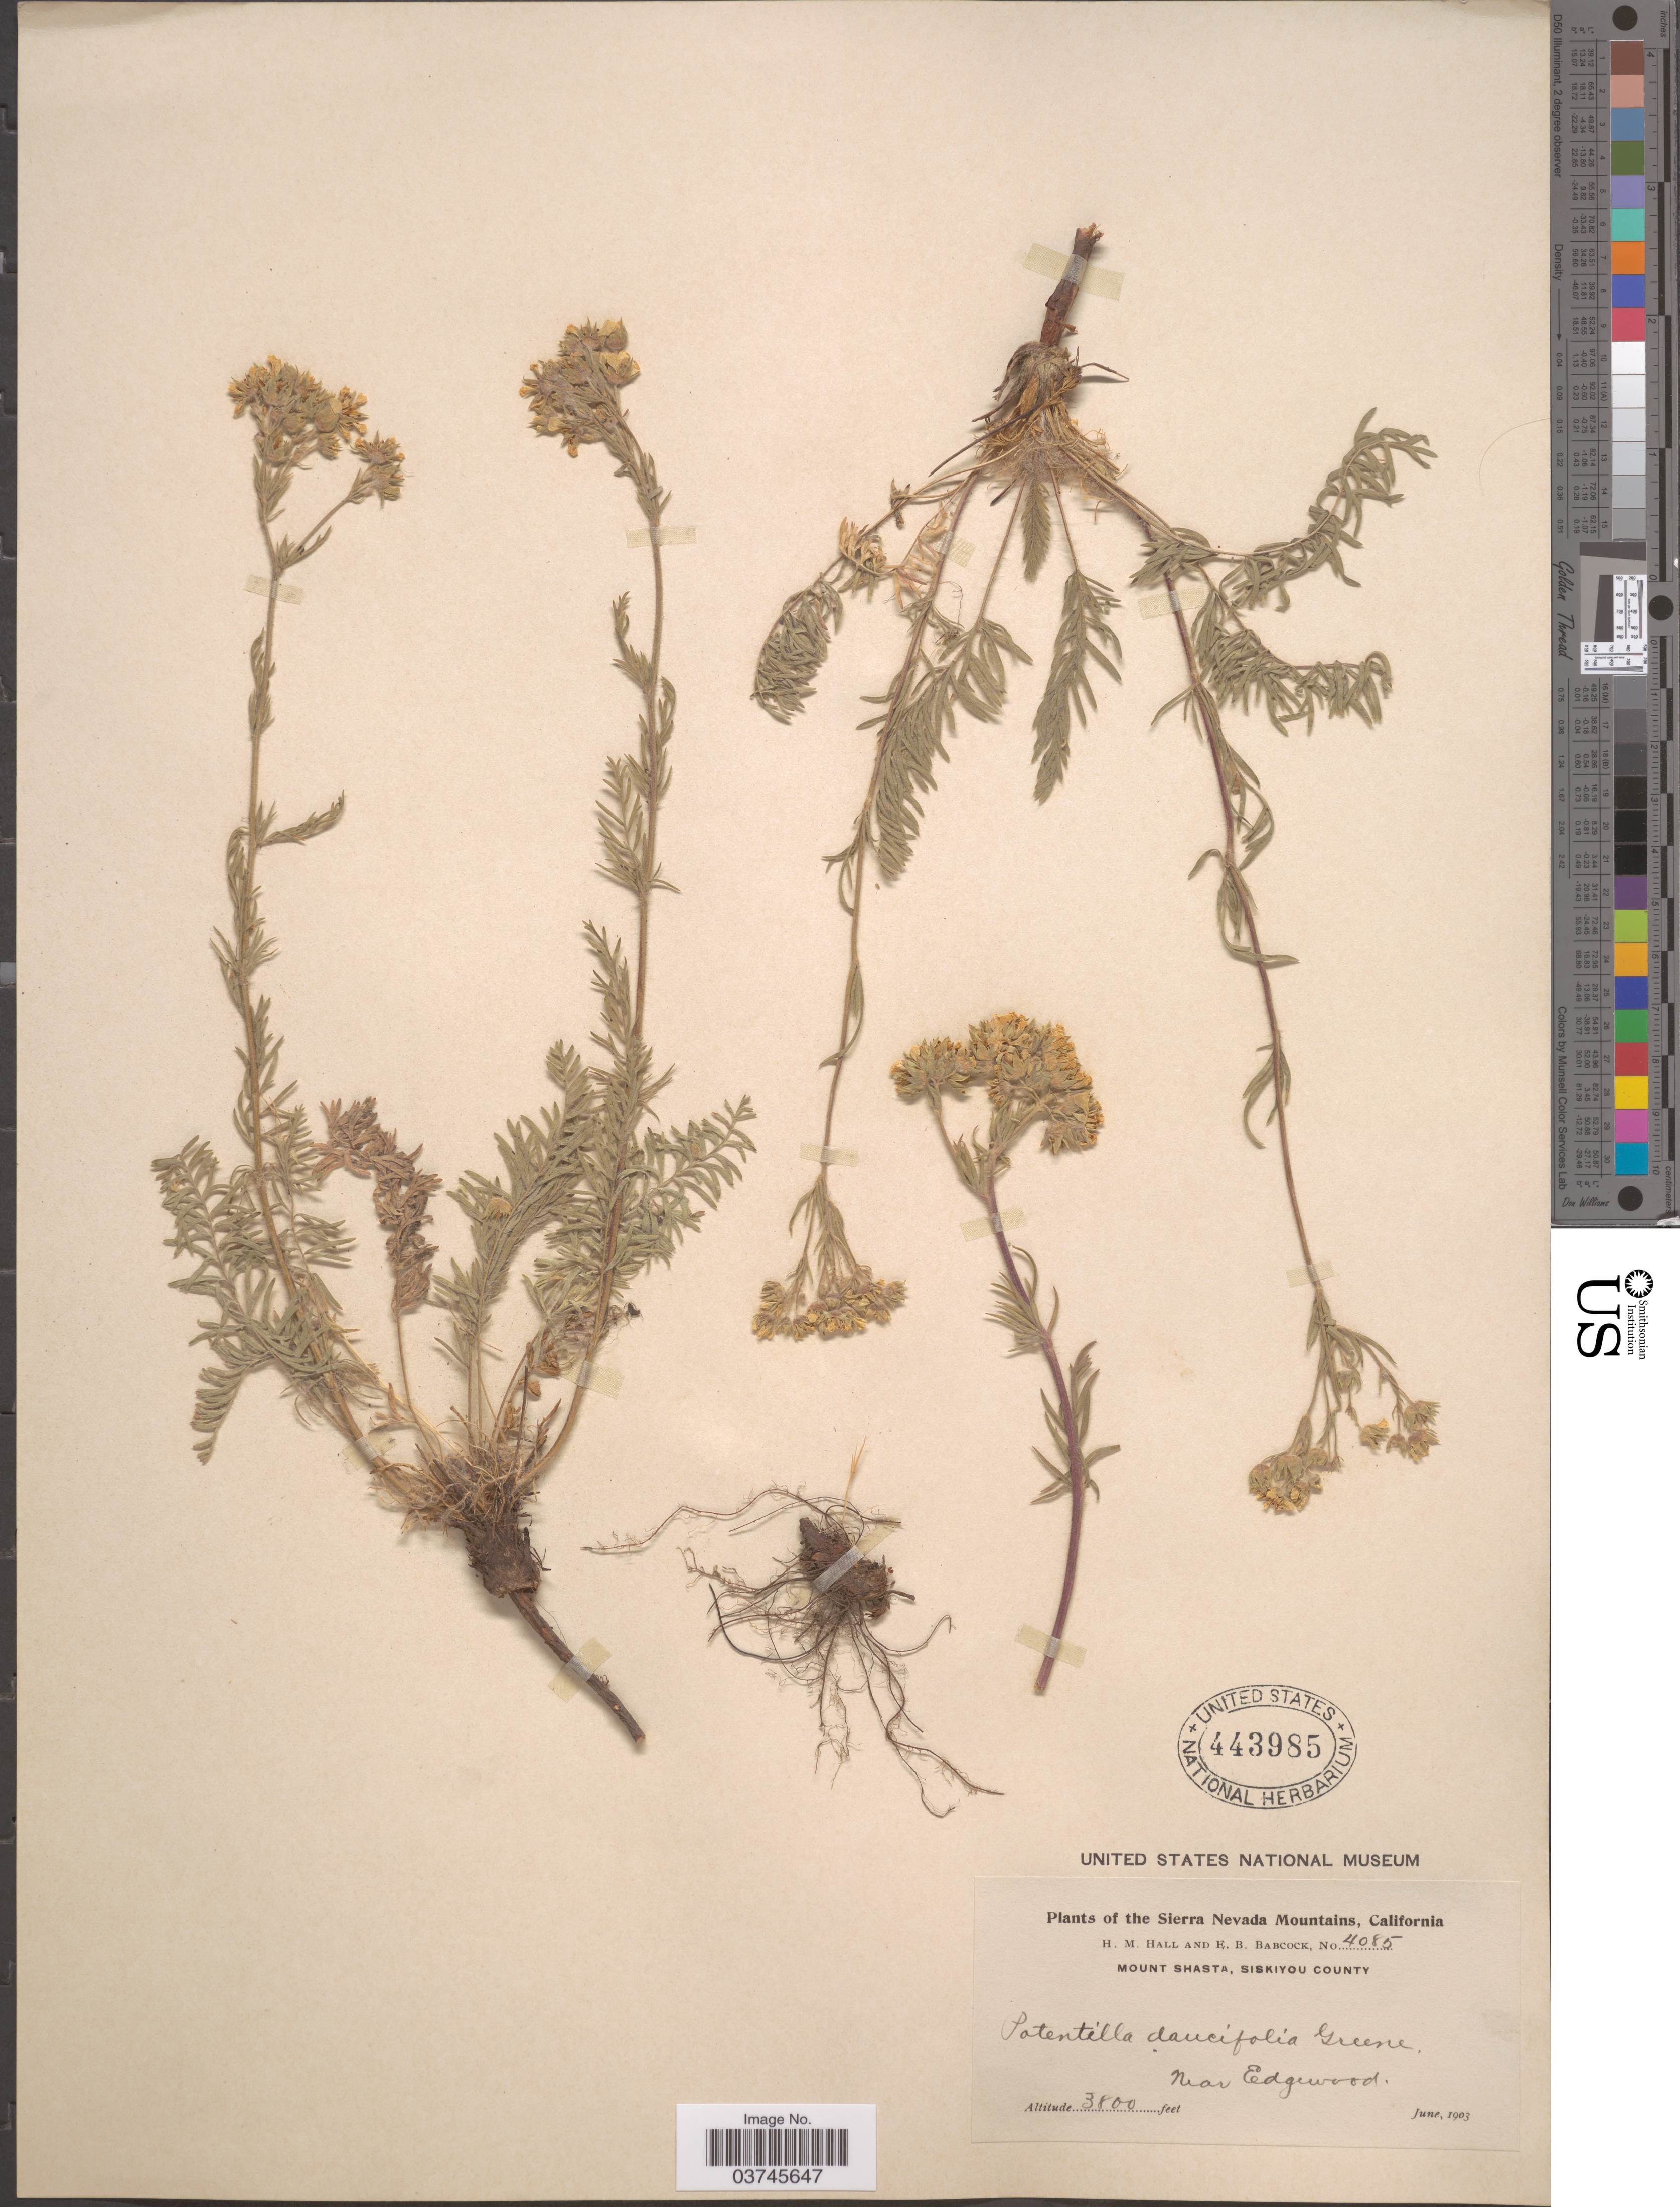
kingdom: Plantae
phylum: Tracheophyta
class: Magnoliopsida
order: Rosales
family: Rosaceae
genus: Potentilla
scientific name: Potentilla daucifolia var. daucifolia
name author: Greene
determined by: Strong, Mark T., (BOT), Smithsonian Institution - National Museum of Natural History (UNITED STATES)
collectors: H. M. Hall & E. B. Babcock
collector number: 4085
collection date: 1903-06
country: United States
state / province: California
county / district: Siskiyou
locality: Sierra Nevada Mountains. Mount Shasta, Siskiyou County. Near Edgewood.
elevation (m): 1158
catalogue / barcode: US 443985